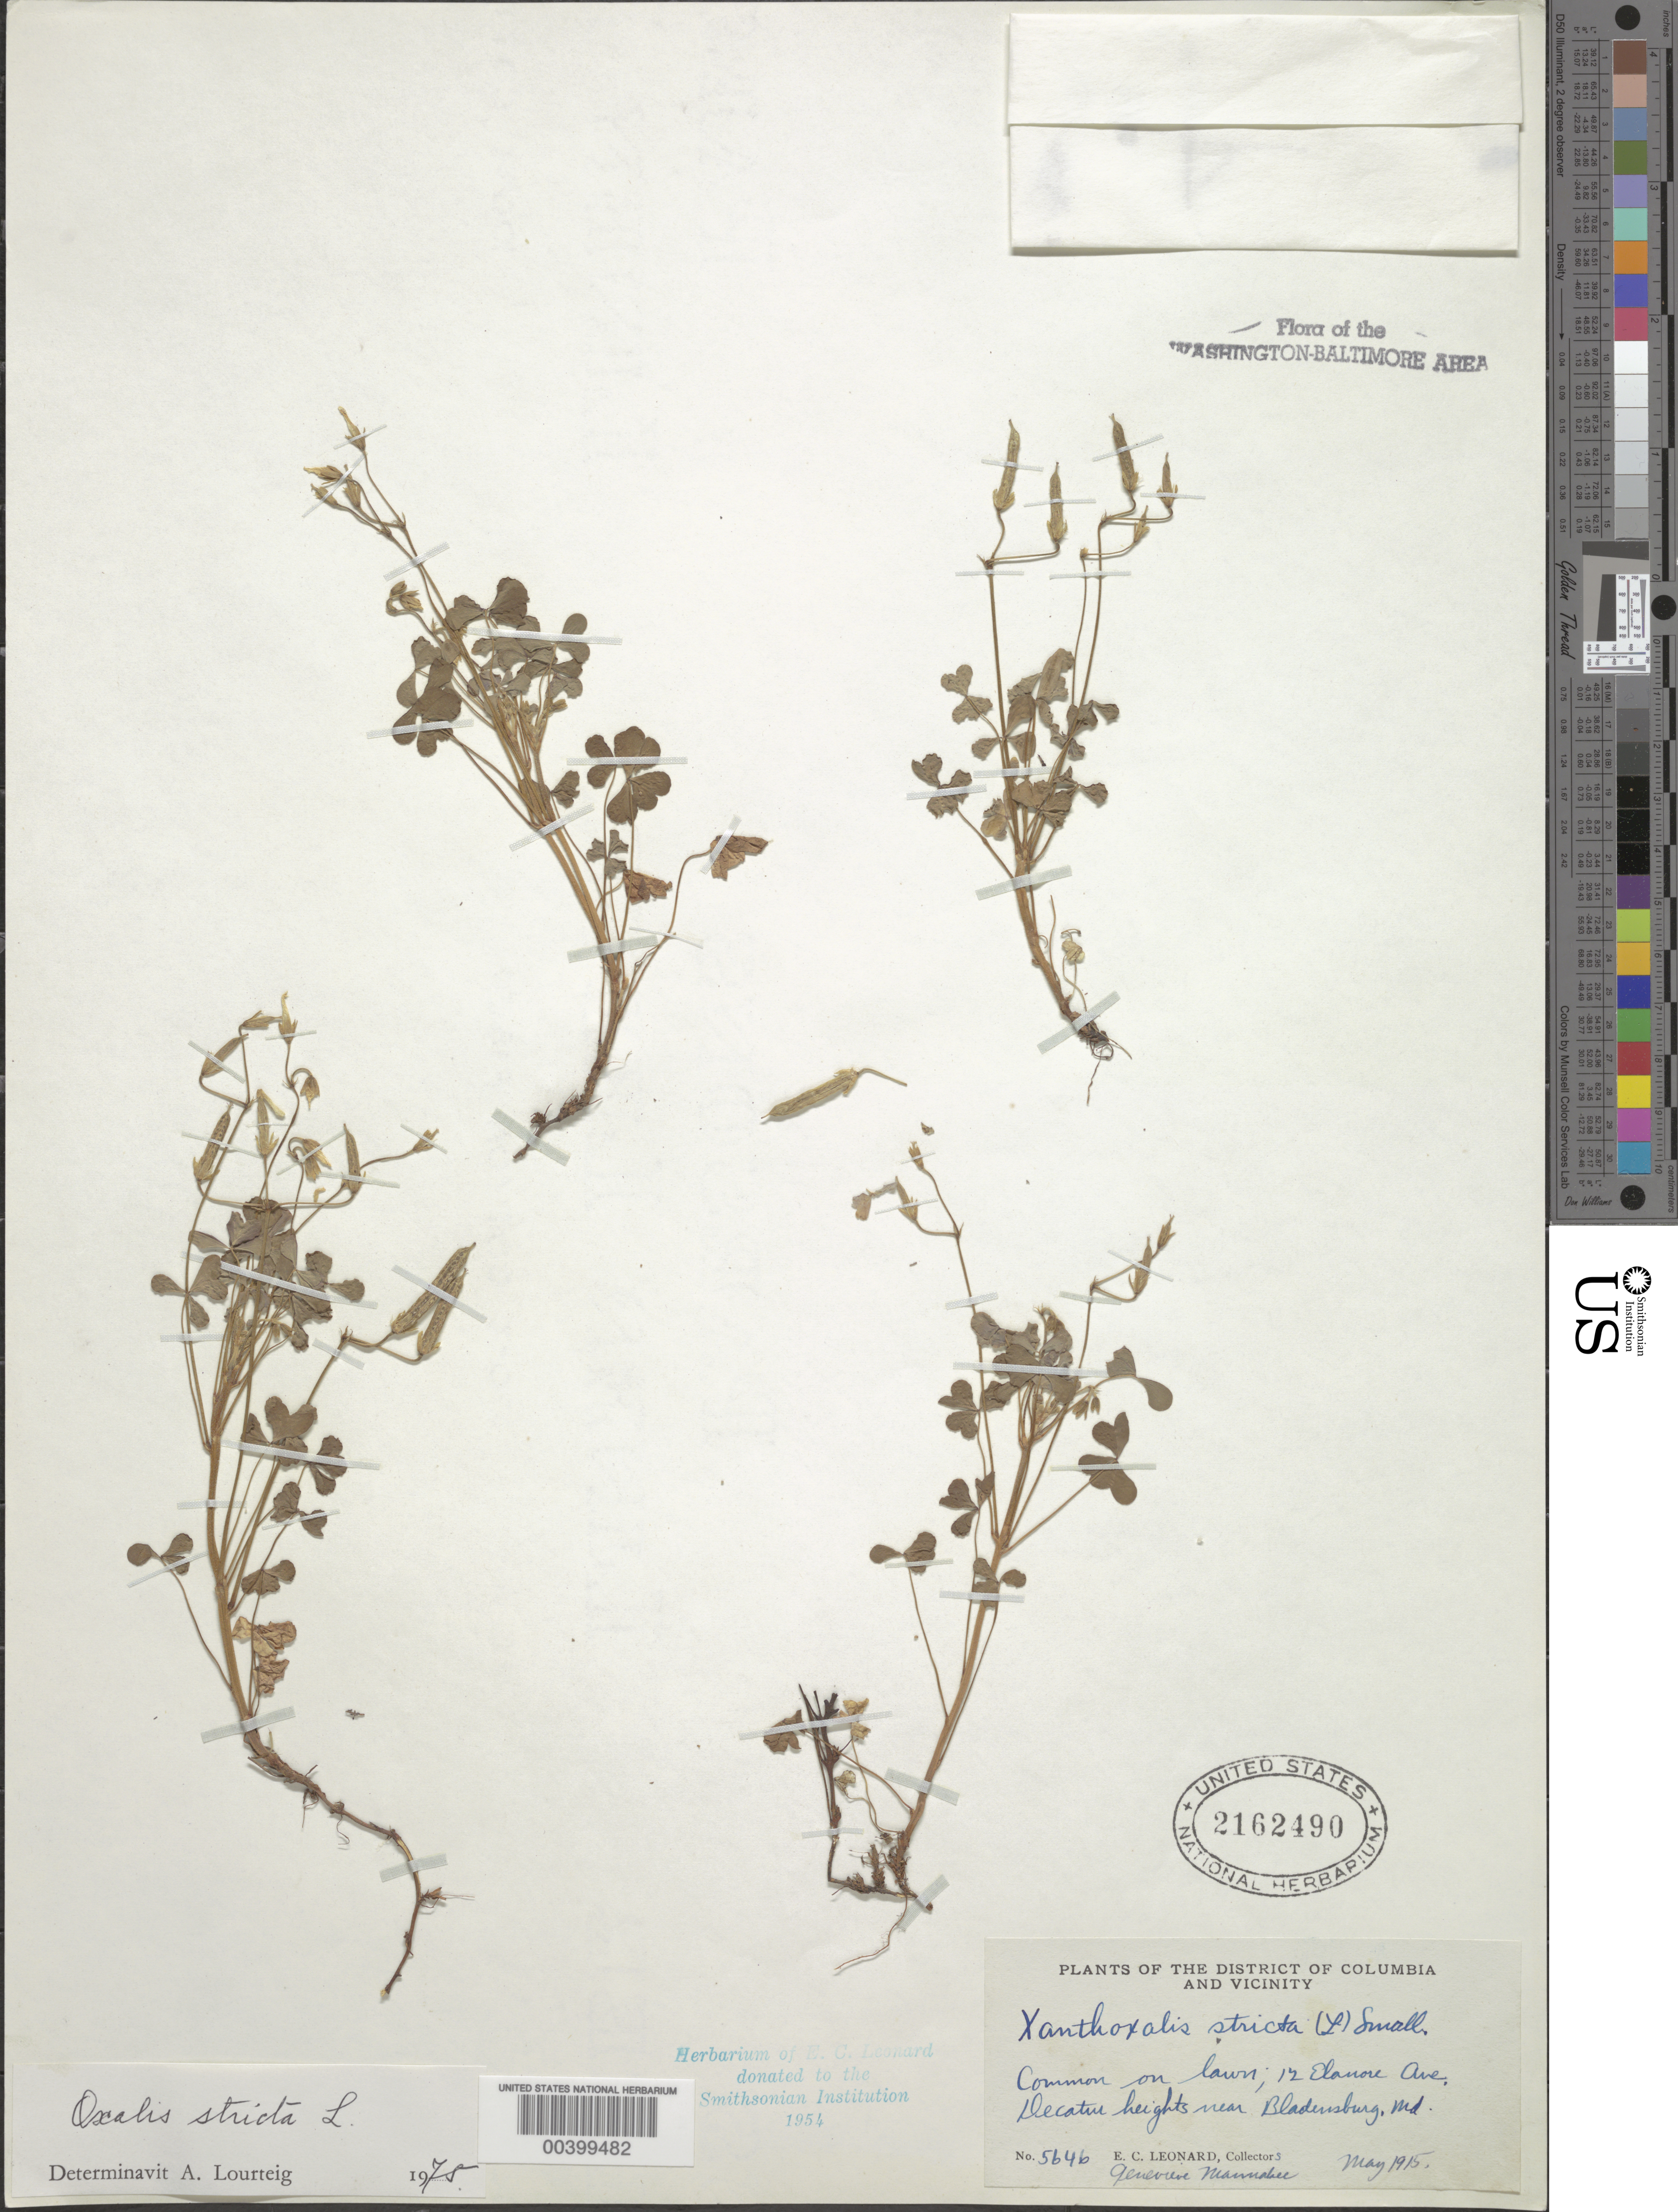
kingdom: Plantae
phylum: Tracheophyta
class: Magnoliopsida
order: Oxalidales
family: Oxalidaceae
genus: Oxalis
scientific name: Oxalis stricta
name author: L.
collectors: E. C. Leonard & G. Mannahee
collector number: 5646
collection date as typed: May 1915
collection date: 1915-05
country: United States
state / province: Maryland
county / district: Prince George's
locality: Decatur Heights, Bladensburg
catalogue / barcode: US 2162490